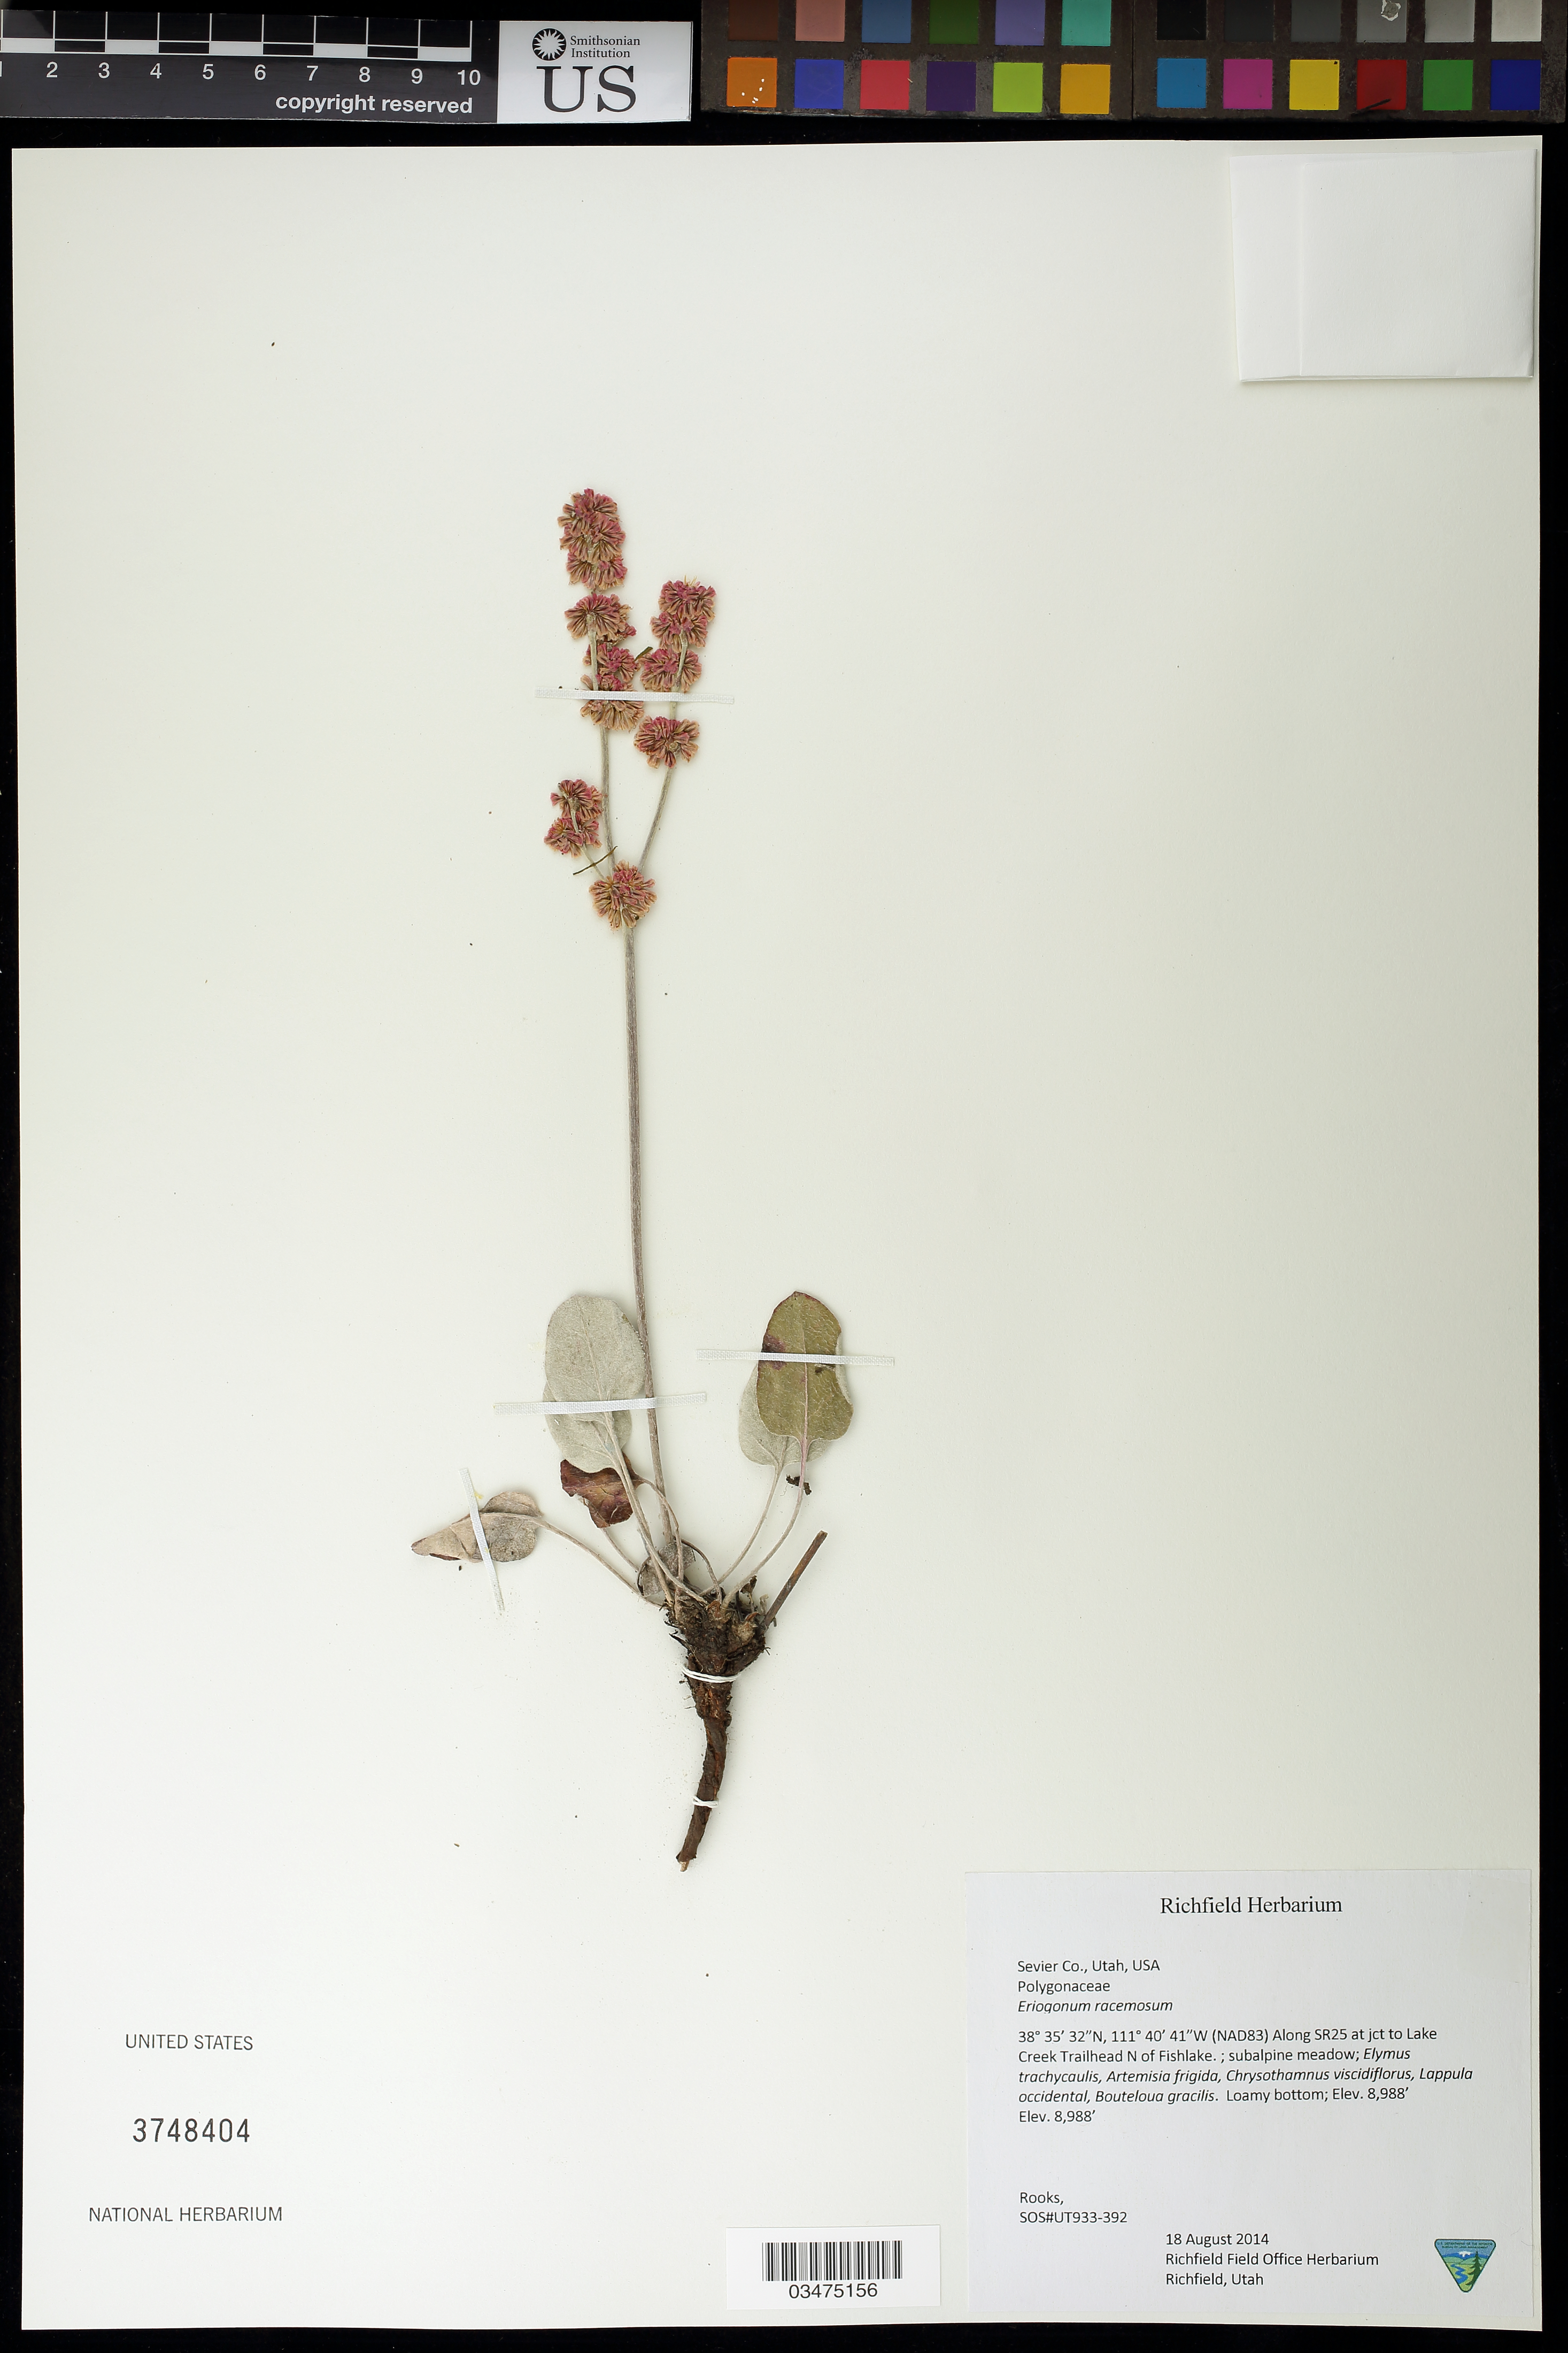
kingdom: Plantae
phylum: Tracheophyta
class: Magnoliopsida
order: Caryophyllales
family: Polygonaceae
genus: Eriogonum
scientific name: Eriogonum racemosum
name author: Nutt.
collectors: -. Rooks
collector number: UT933-392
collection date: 2014-08-18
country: United States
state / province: Utah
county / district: Sevier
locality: Along SR25 at jct to Lake Creek Trailhead N of Fishlake.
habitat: Loamy bottom. Subalpine meadow.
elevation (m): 2740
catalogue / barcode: US 3748404